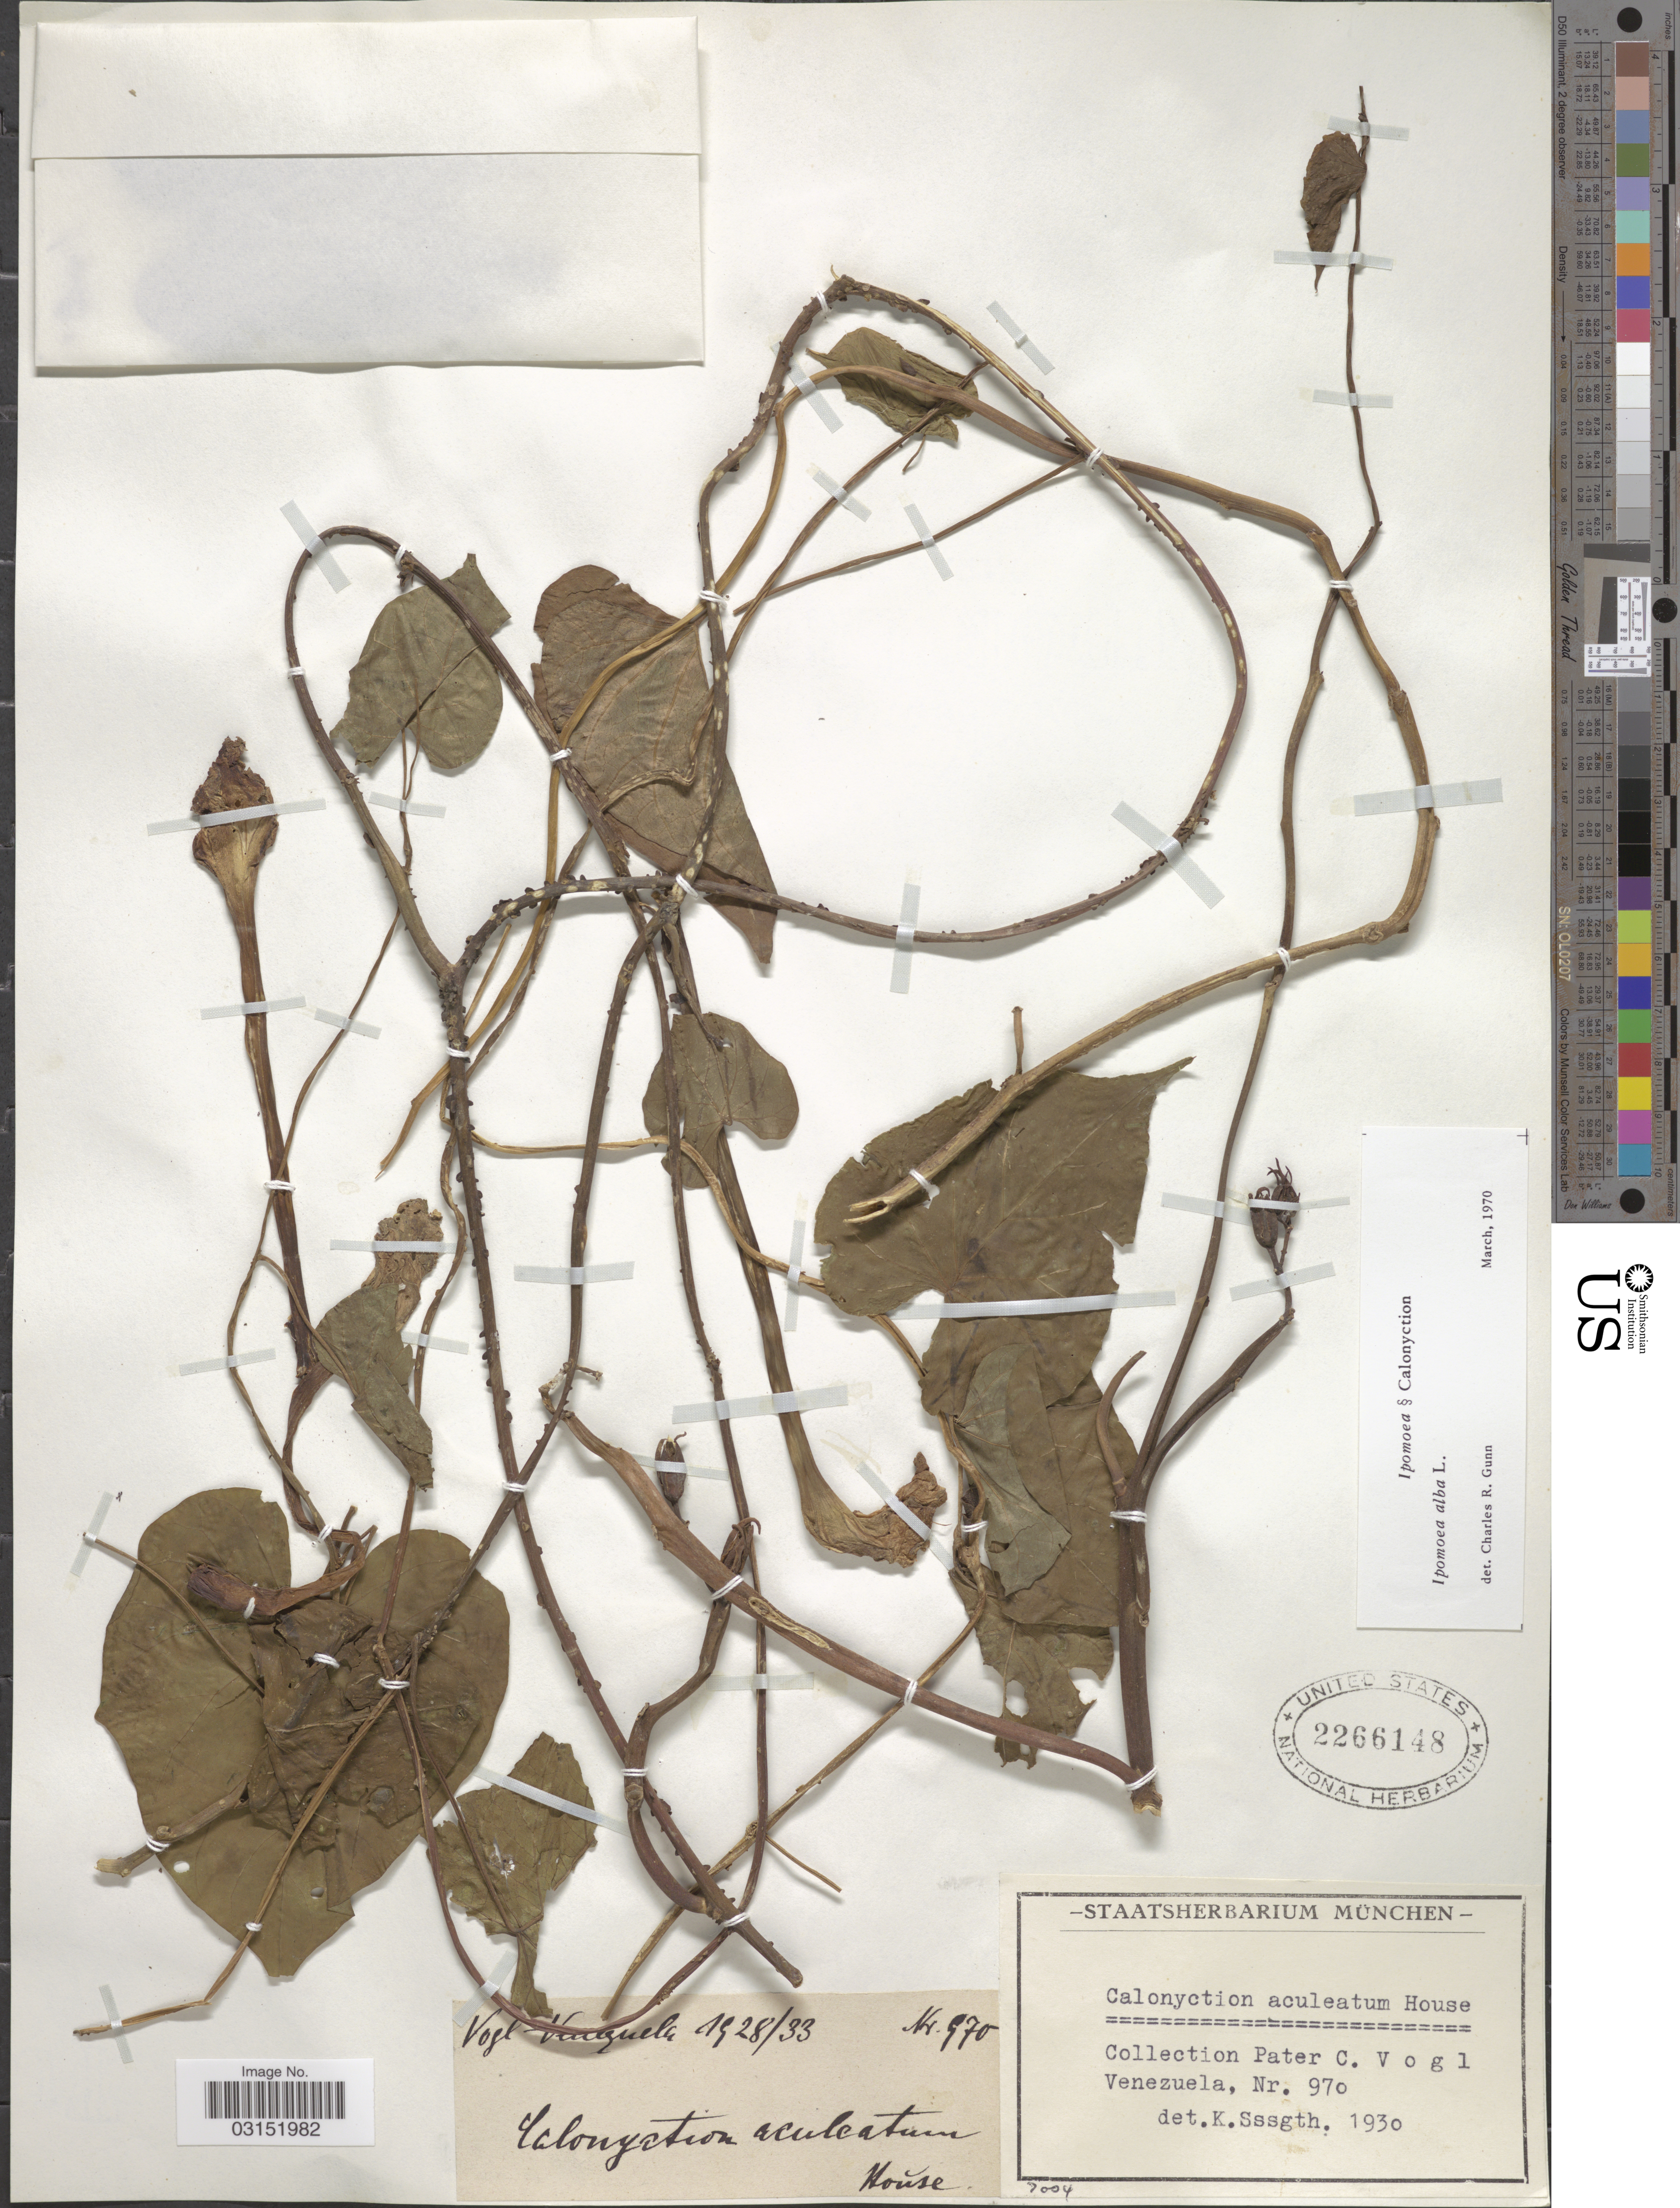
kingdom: Plantae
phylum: Tracheophyta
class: Magnoliopsida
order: Solanales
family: Convolvulaceae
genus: Ipomoea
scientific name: Ipomoea alba L.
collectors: P. Vogl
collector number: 970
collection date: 1928/1933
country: Venezuela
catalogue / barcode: US 2266148